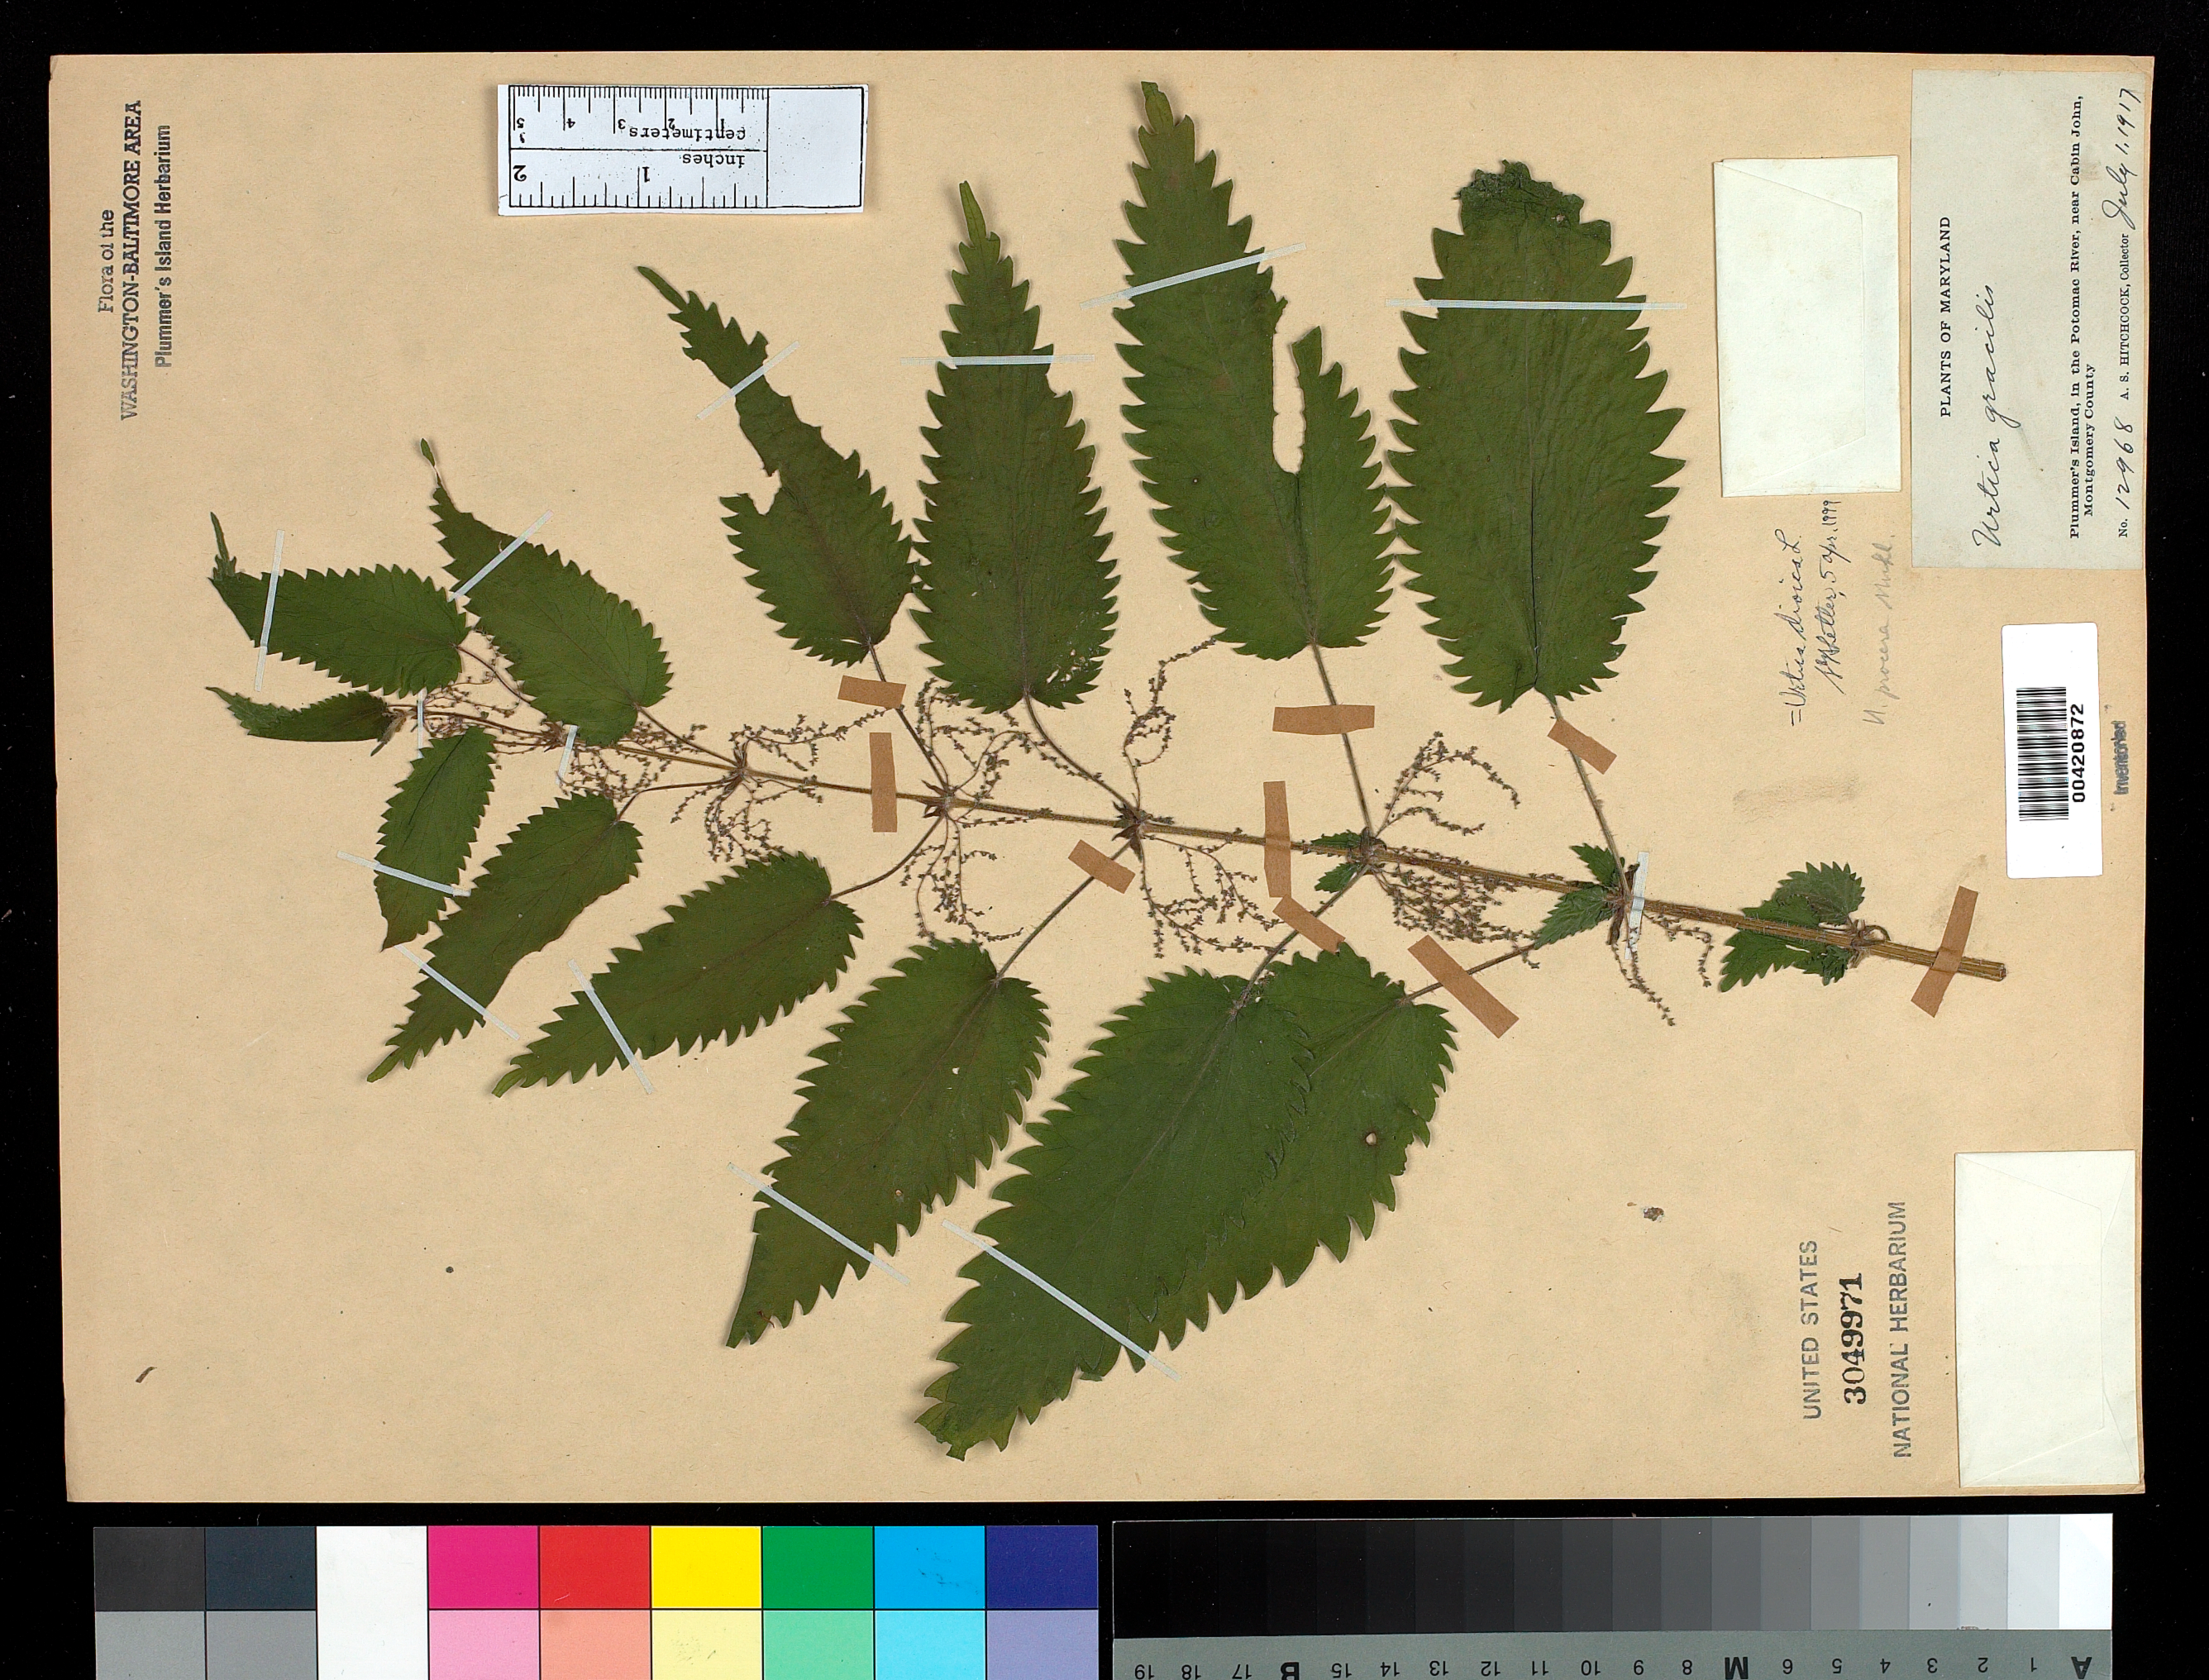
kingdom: Plantae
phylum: Tracheophyta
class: Magnoliopsida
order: Rosales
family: Urticaceae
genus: Urtica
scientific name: Urtica dioica subsp. gracilis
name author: L.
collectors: A. S. Hitchcock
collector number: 12968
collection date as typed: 01 Jul 1917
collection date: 1917-07-01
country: United States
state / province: Maryland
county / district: Montgomery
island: Plummers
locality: Plummer's Island C. & O. Canal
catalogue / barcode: US 3049971